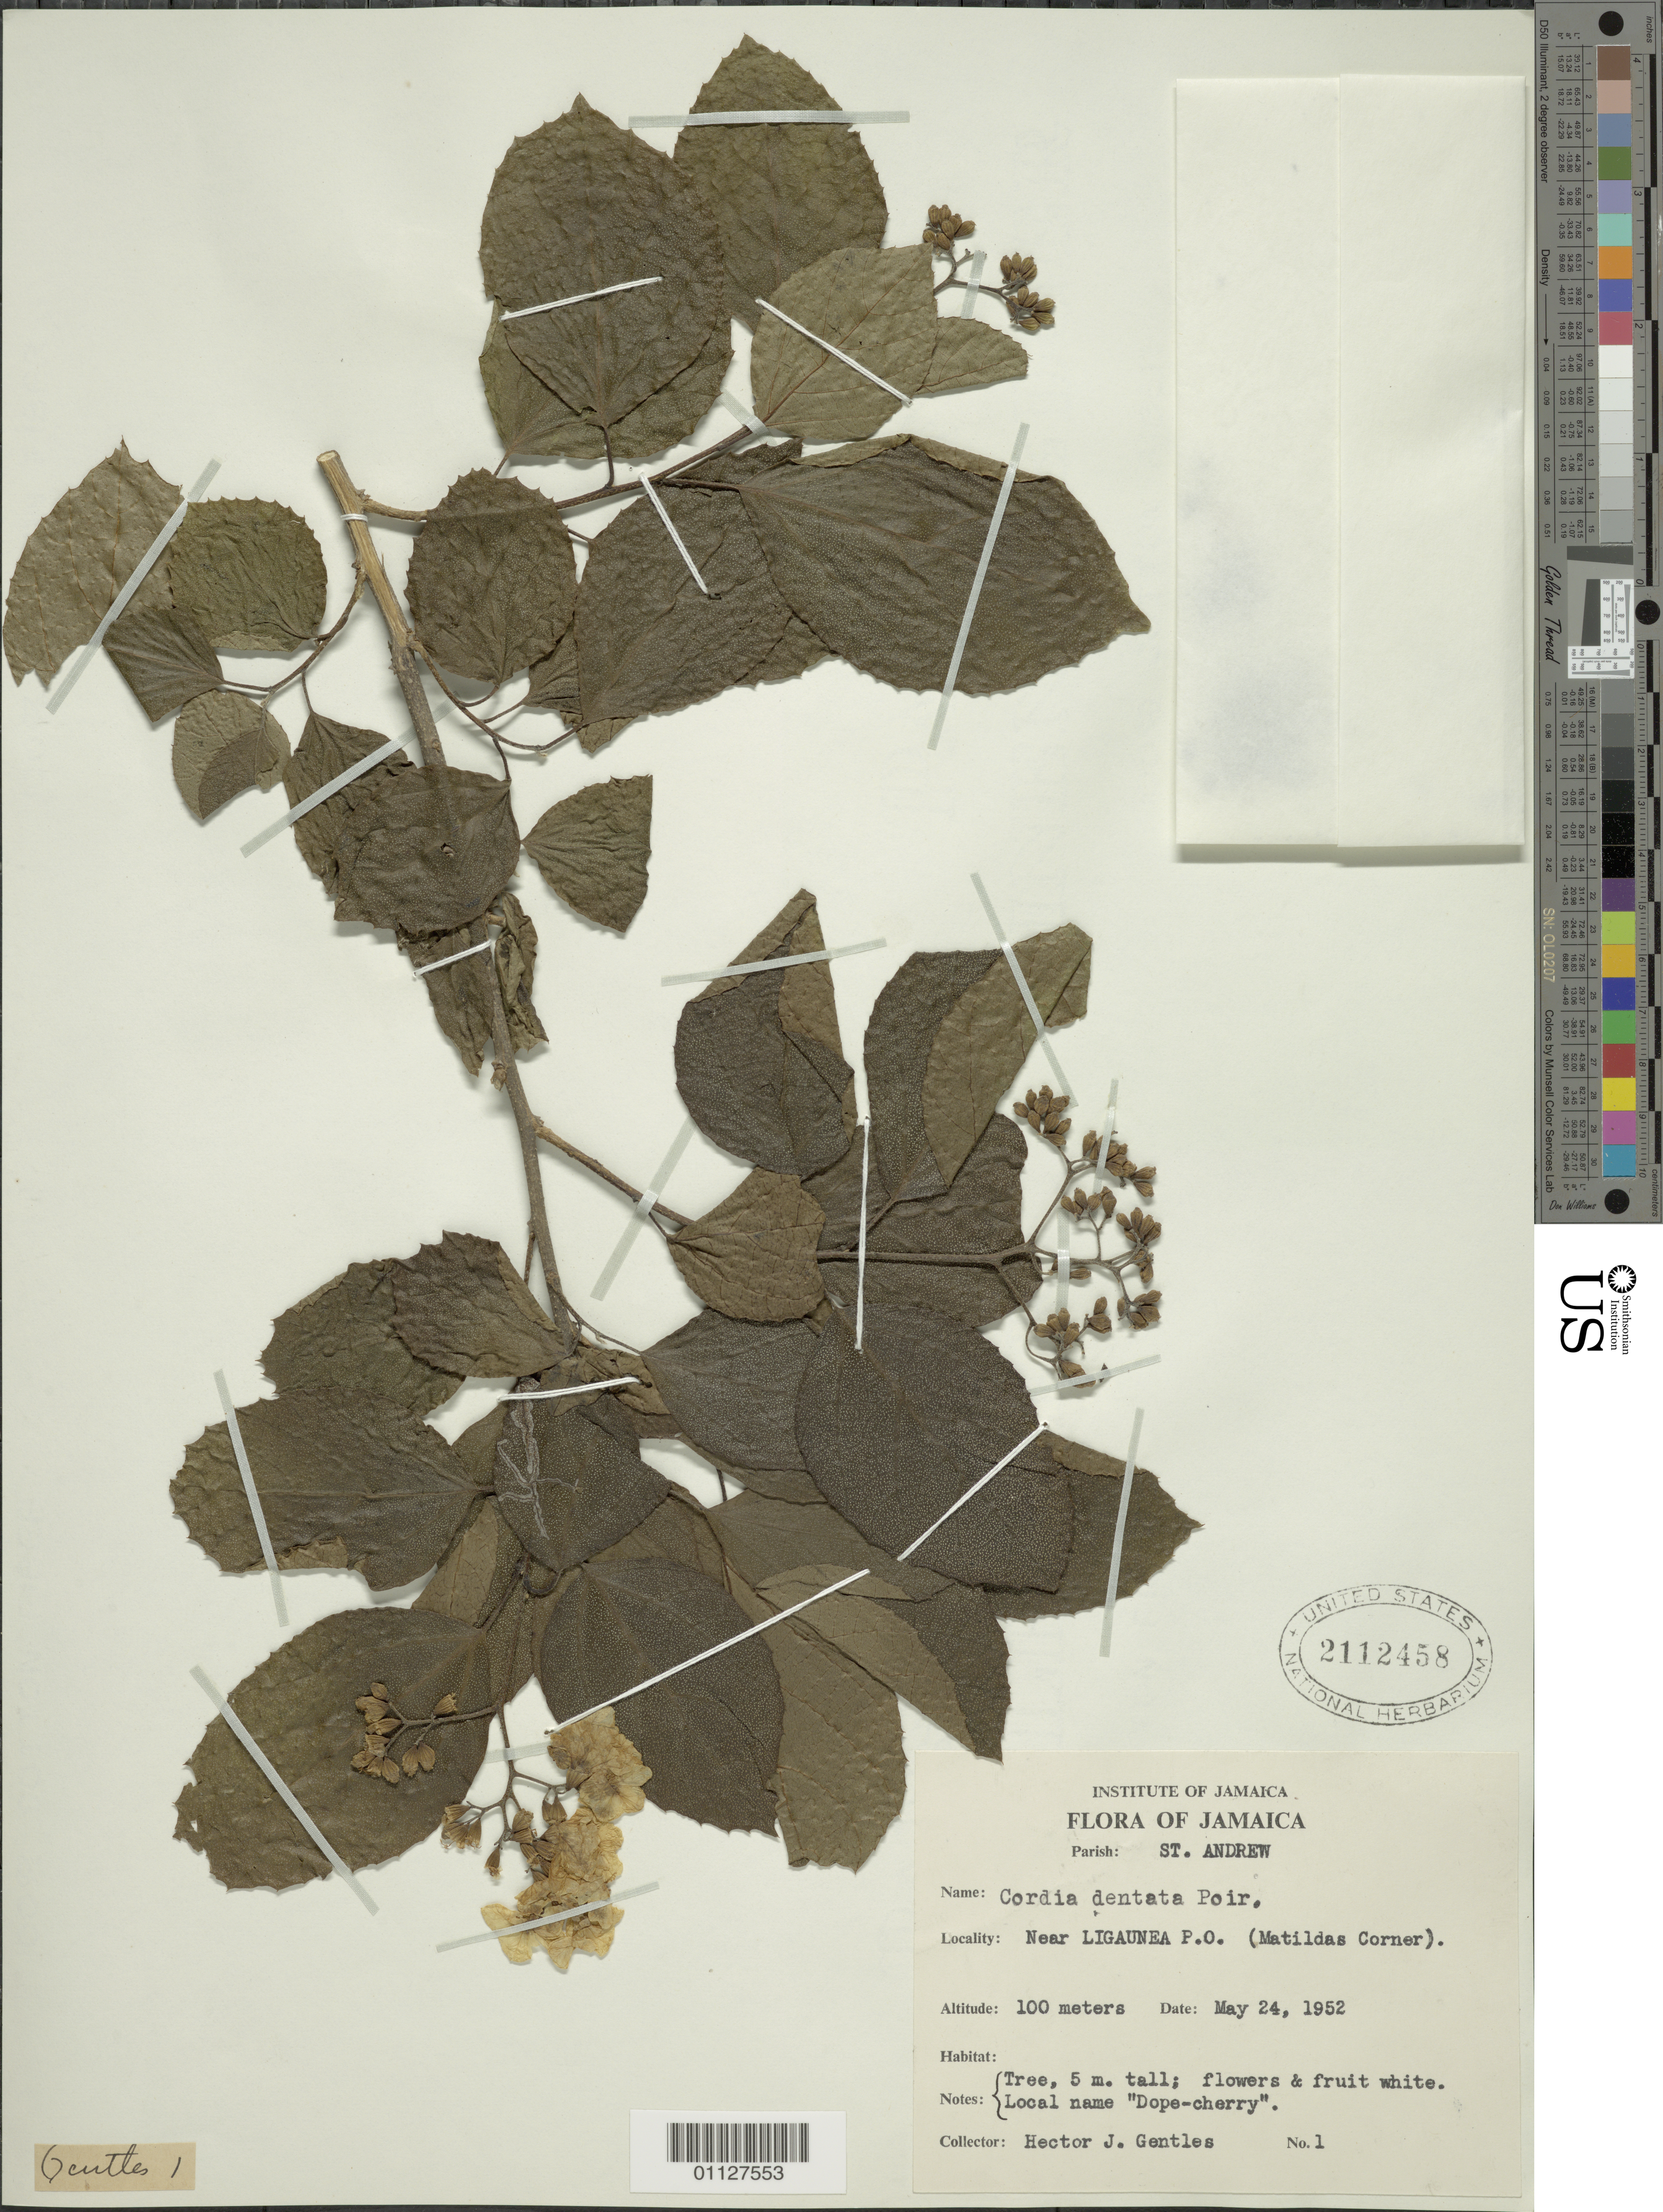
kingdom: Plantae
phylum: Tracheophyta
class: Magnoliopsida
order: Boraginales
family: Cordiaceae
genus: Cordia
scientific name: Cordia dentata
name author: Poir.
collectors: H. Gentles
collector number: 1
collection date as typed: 24 May 1952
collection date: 1952-05-24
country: Jamaica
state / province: Saint Andrew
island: Jamaica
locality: Near Ligaunea P.O. (Matildas Corner).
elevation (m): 100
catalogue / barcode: US 2112458